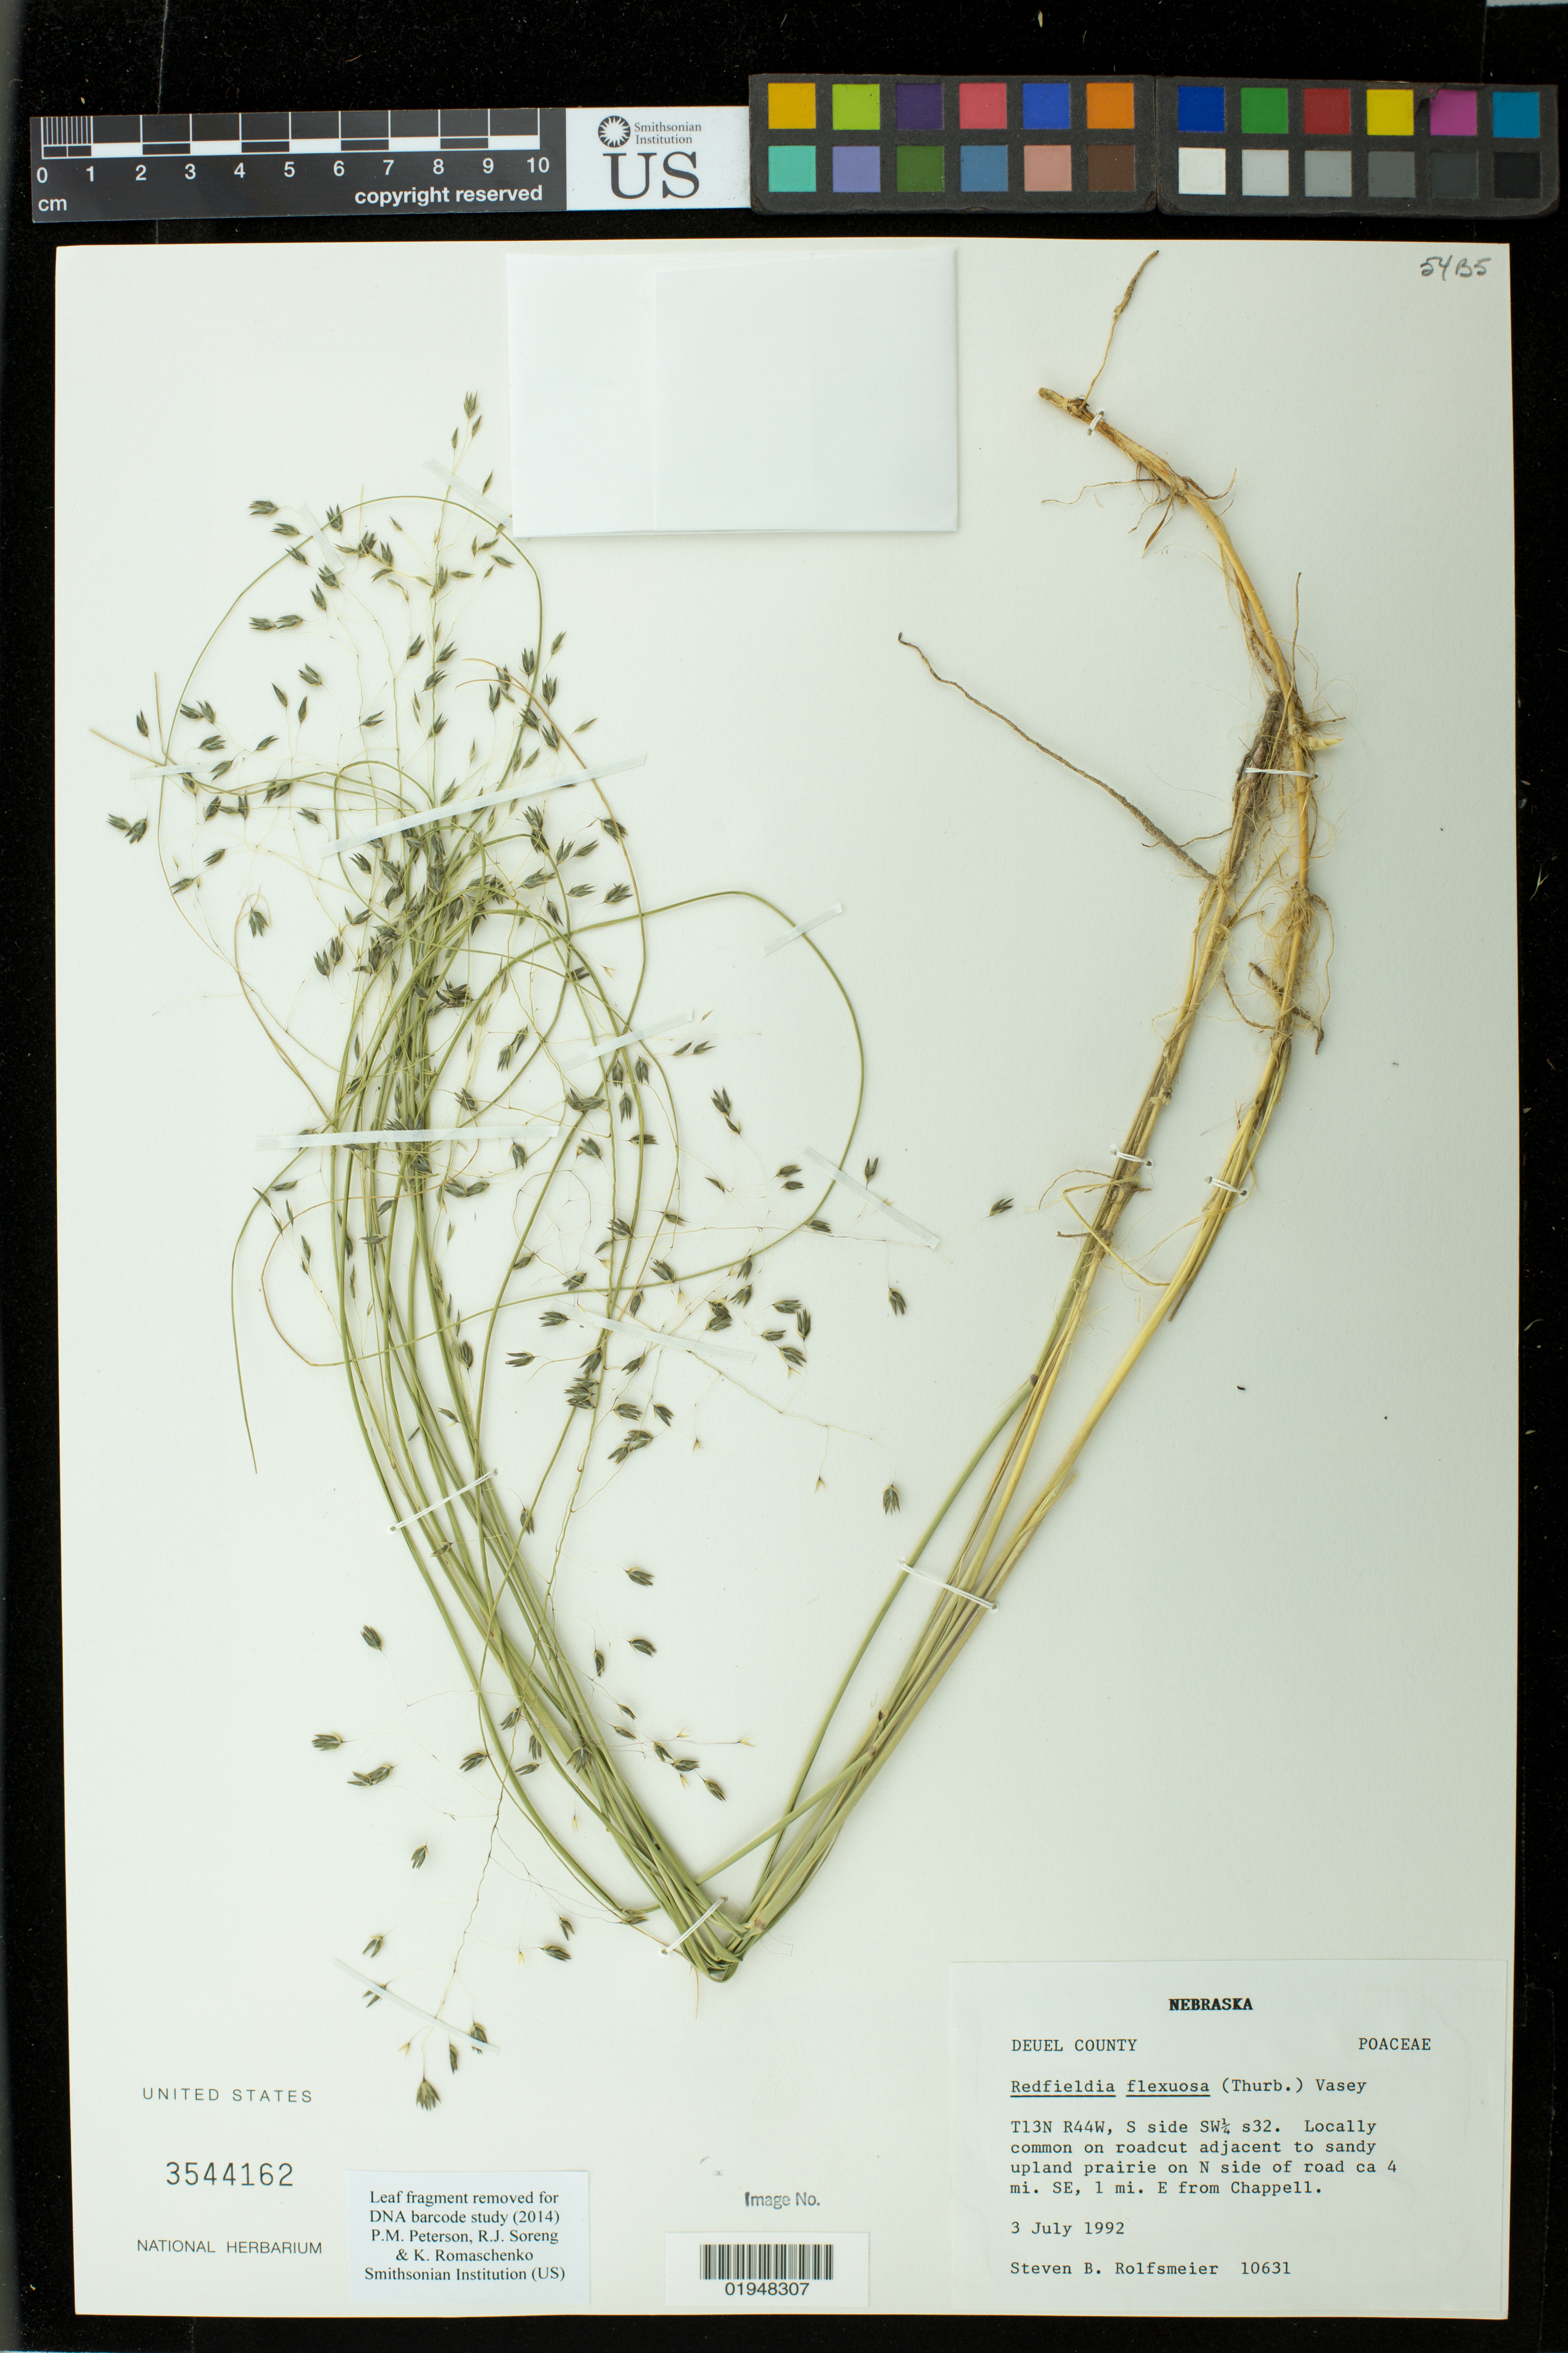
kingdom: Plantae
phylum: Tracheophyta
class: Liliopsida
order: Poales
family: Poaceae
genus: Redfieldia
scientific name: Redfieldia flexuosa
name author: Vasey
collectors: S. Rolfsmeier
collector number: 10631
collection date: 1992-07-03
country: United States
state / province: Nebraska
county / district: Deuel County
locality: T13N R44W, S side SW¼ s32. on N side of road ca 4 mi. SE, 1 mi. E from Chappell.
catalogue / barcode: US 3544162